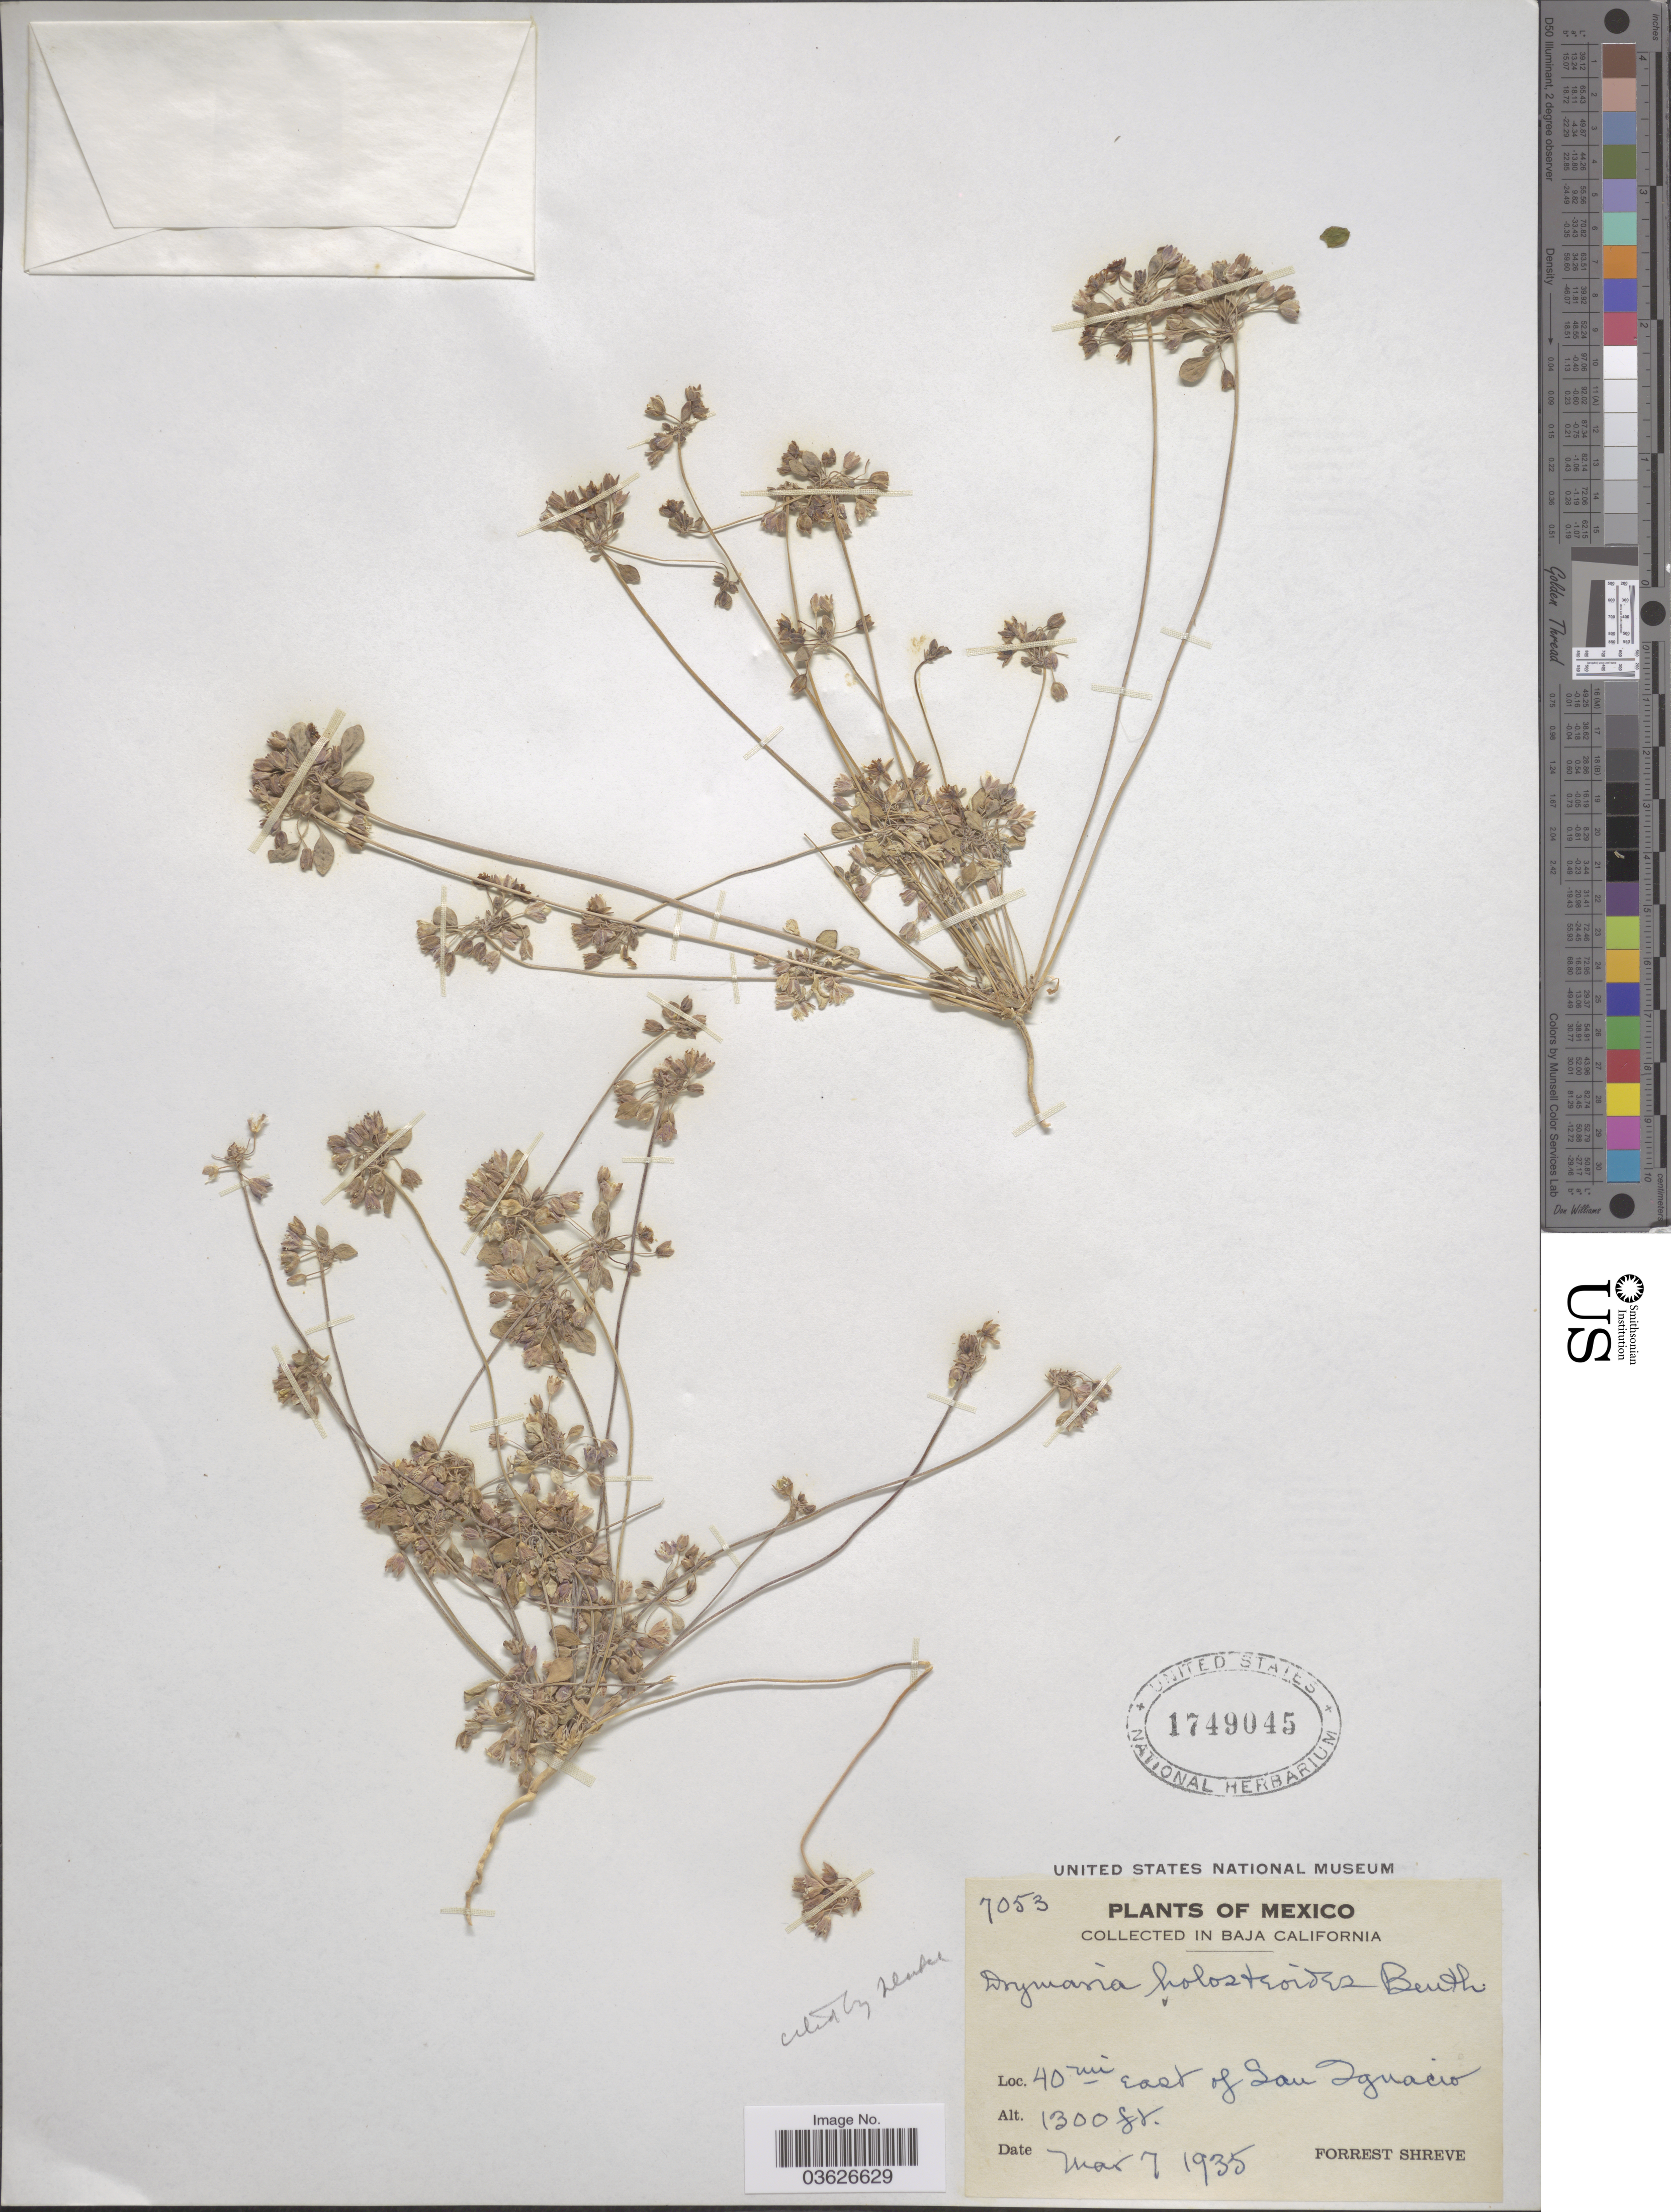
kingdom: Plantae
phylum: Tracheophyta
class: Magnoliopsida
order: Caryophyllales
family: Caryophyllaceae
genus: Drymaria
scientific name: Drymaria holosteoides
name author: Benth.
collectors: F. Shreve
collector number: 7053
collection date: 1935-03-07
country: Mexico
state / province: Baja California Sur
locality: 40 mi east of San Ignacio.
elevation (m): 396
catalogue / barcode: US 1749045